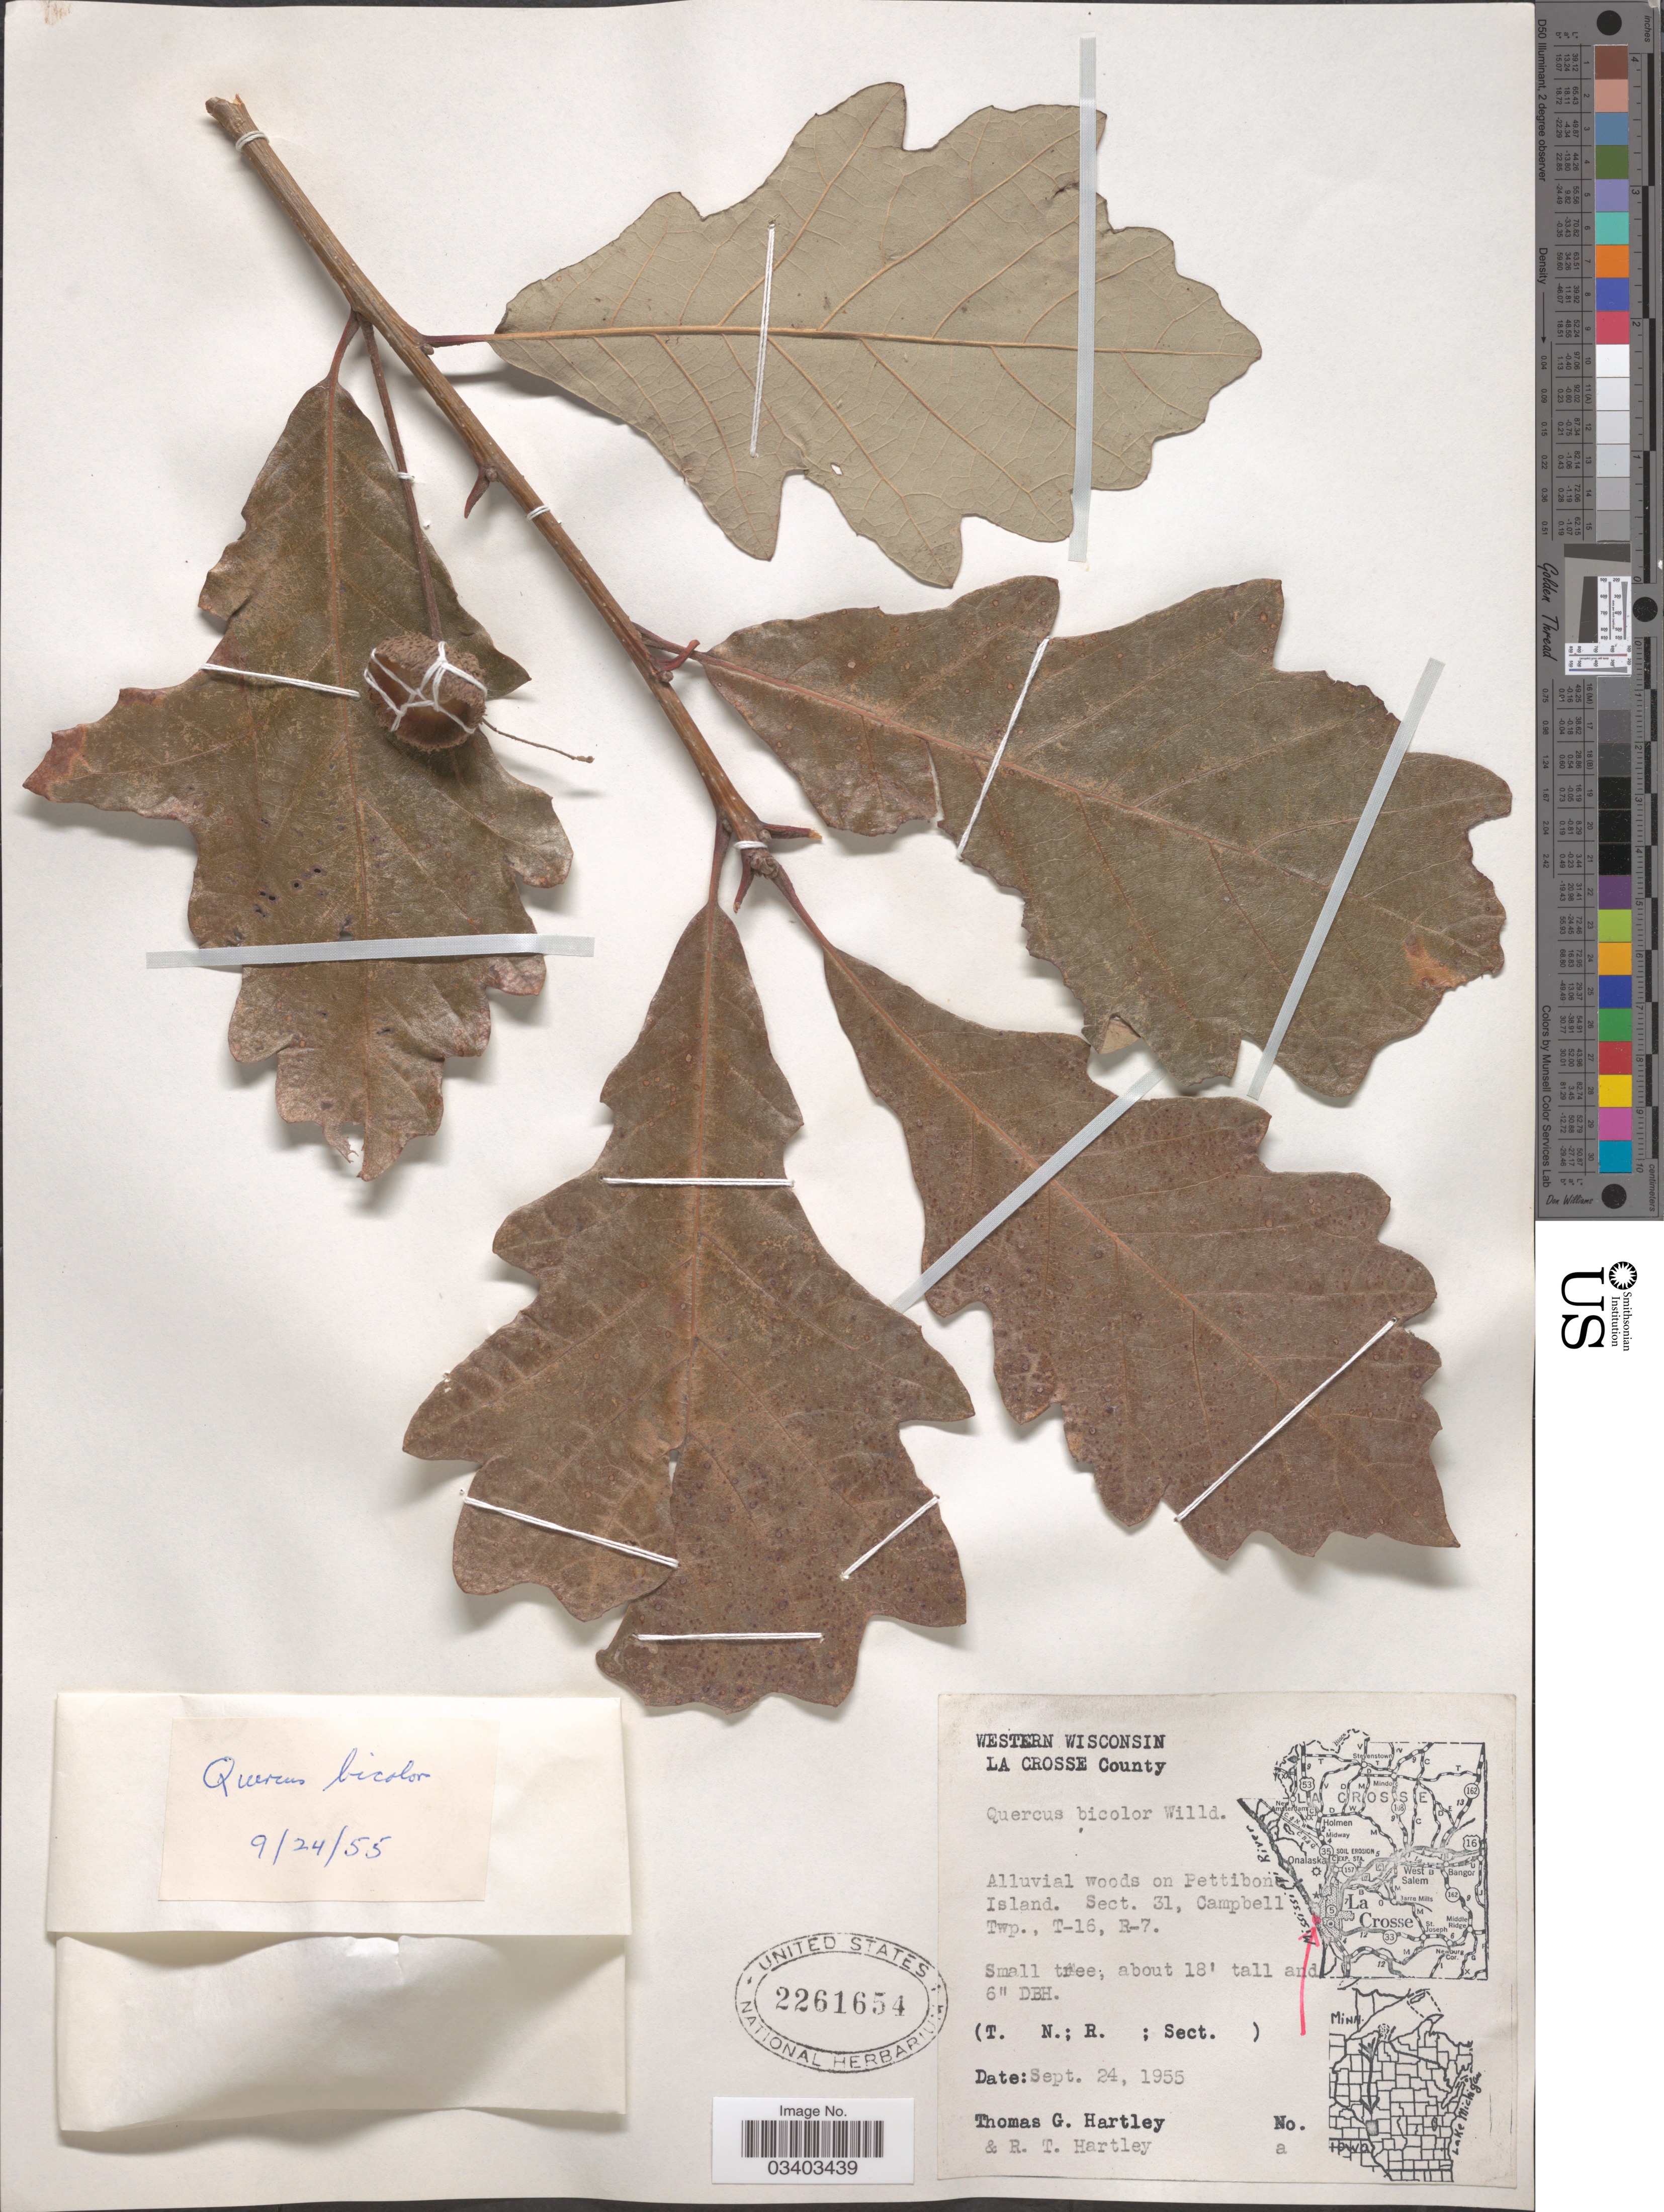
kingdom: Plantae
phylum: Tracheophyta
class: Magnoliopsida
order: Fagales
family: Fagaceae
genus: Quercus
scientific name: Quercus bicolor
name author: Willd.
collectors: T. G. Hartley & R. T. Hartley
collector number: a?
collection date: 1955-09-24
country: United States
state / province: Wisconsin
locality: La Crosse County. On Pettibone Island. Sect. 31, Campbell Twp. T-16, R-7.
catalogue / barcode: US 2261654